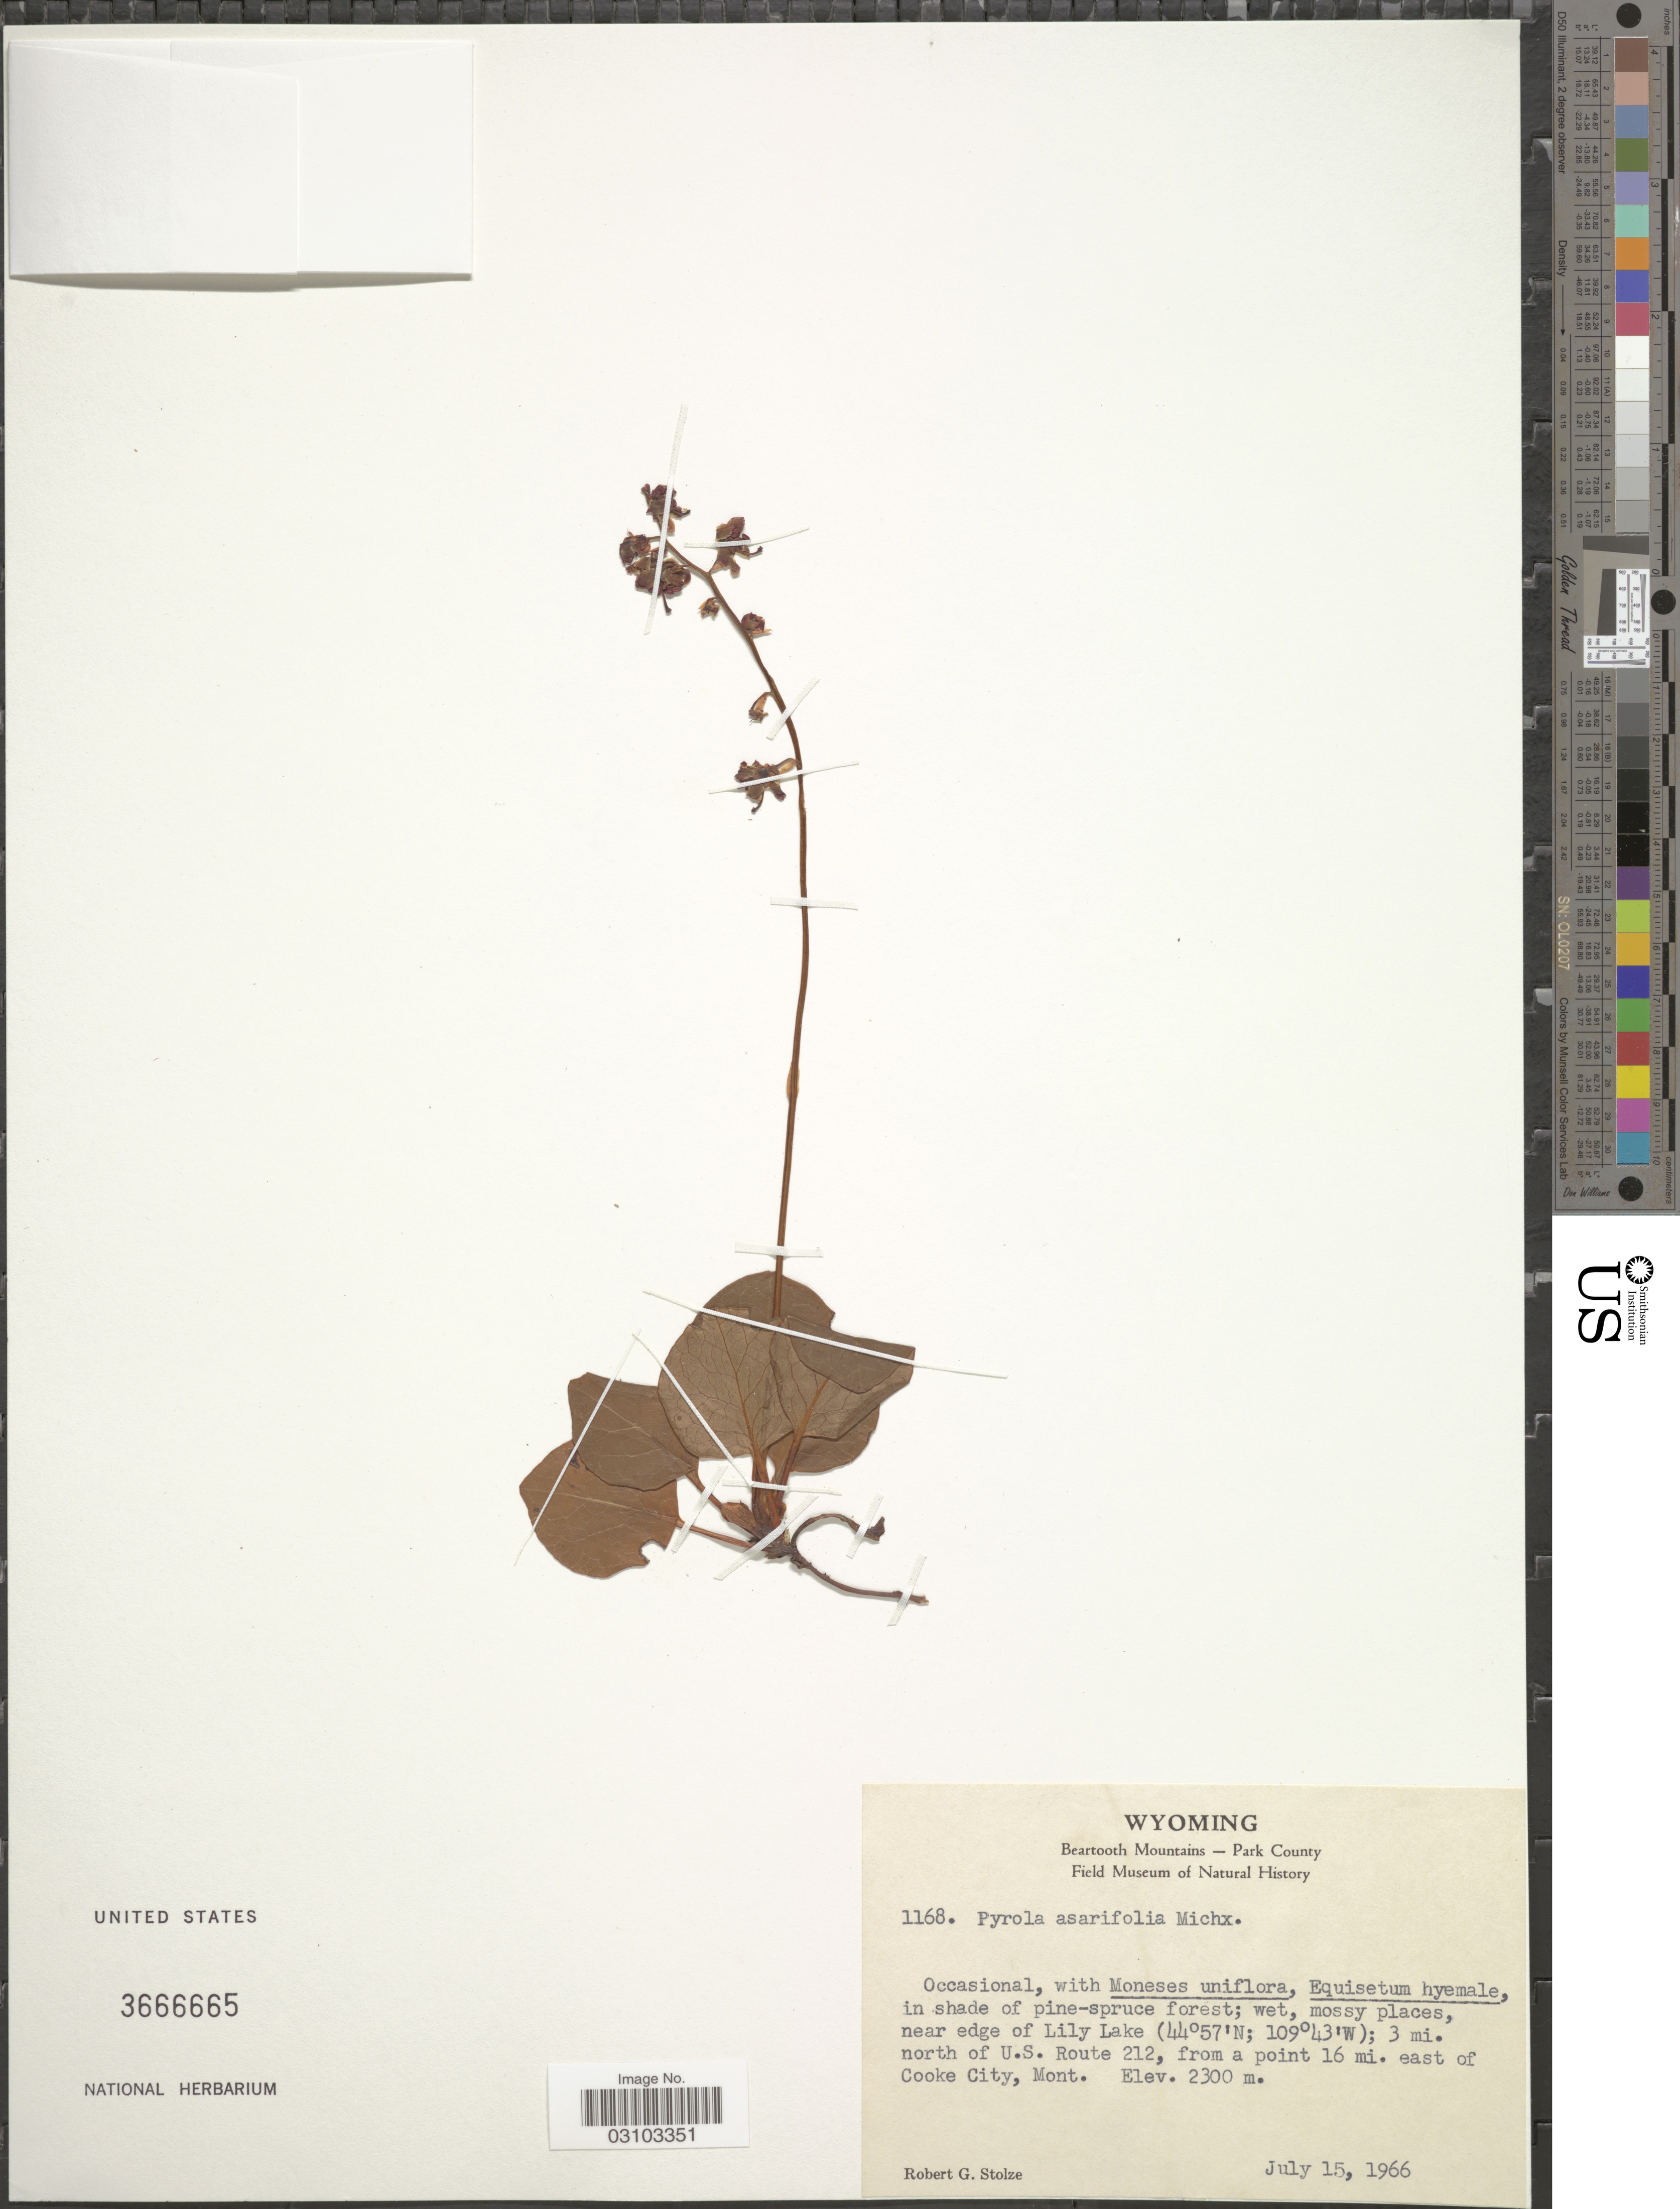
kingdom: Plantae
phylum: Tracheophyta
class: Magnoliopsida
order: Ericales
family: Ericaceae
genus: Pyrola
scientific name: Pyrola asarifolia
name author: Michx.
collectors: R. G. Stolze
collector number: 1168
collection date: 1966-07-15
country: United States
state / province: Wyoming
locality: Beartooth Mountains - Park County, near edge of Lily Lake; 3 mi. north of U.S. Route 212, from point 16 mi. east of Cooke City.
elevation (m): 2300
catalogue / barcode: US 3666665